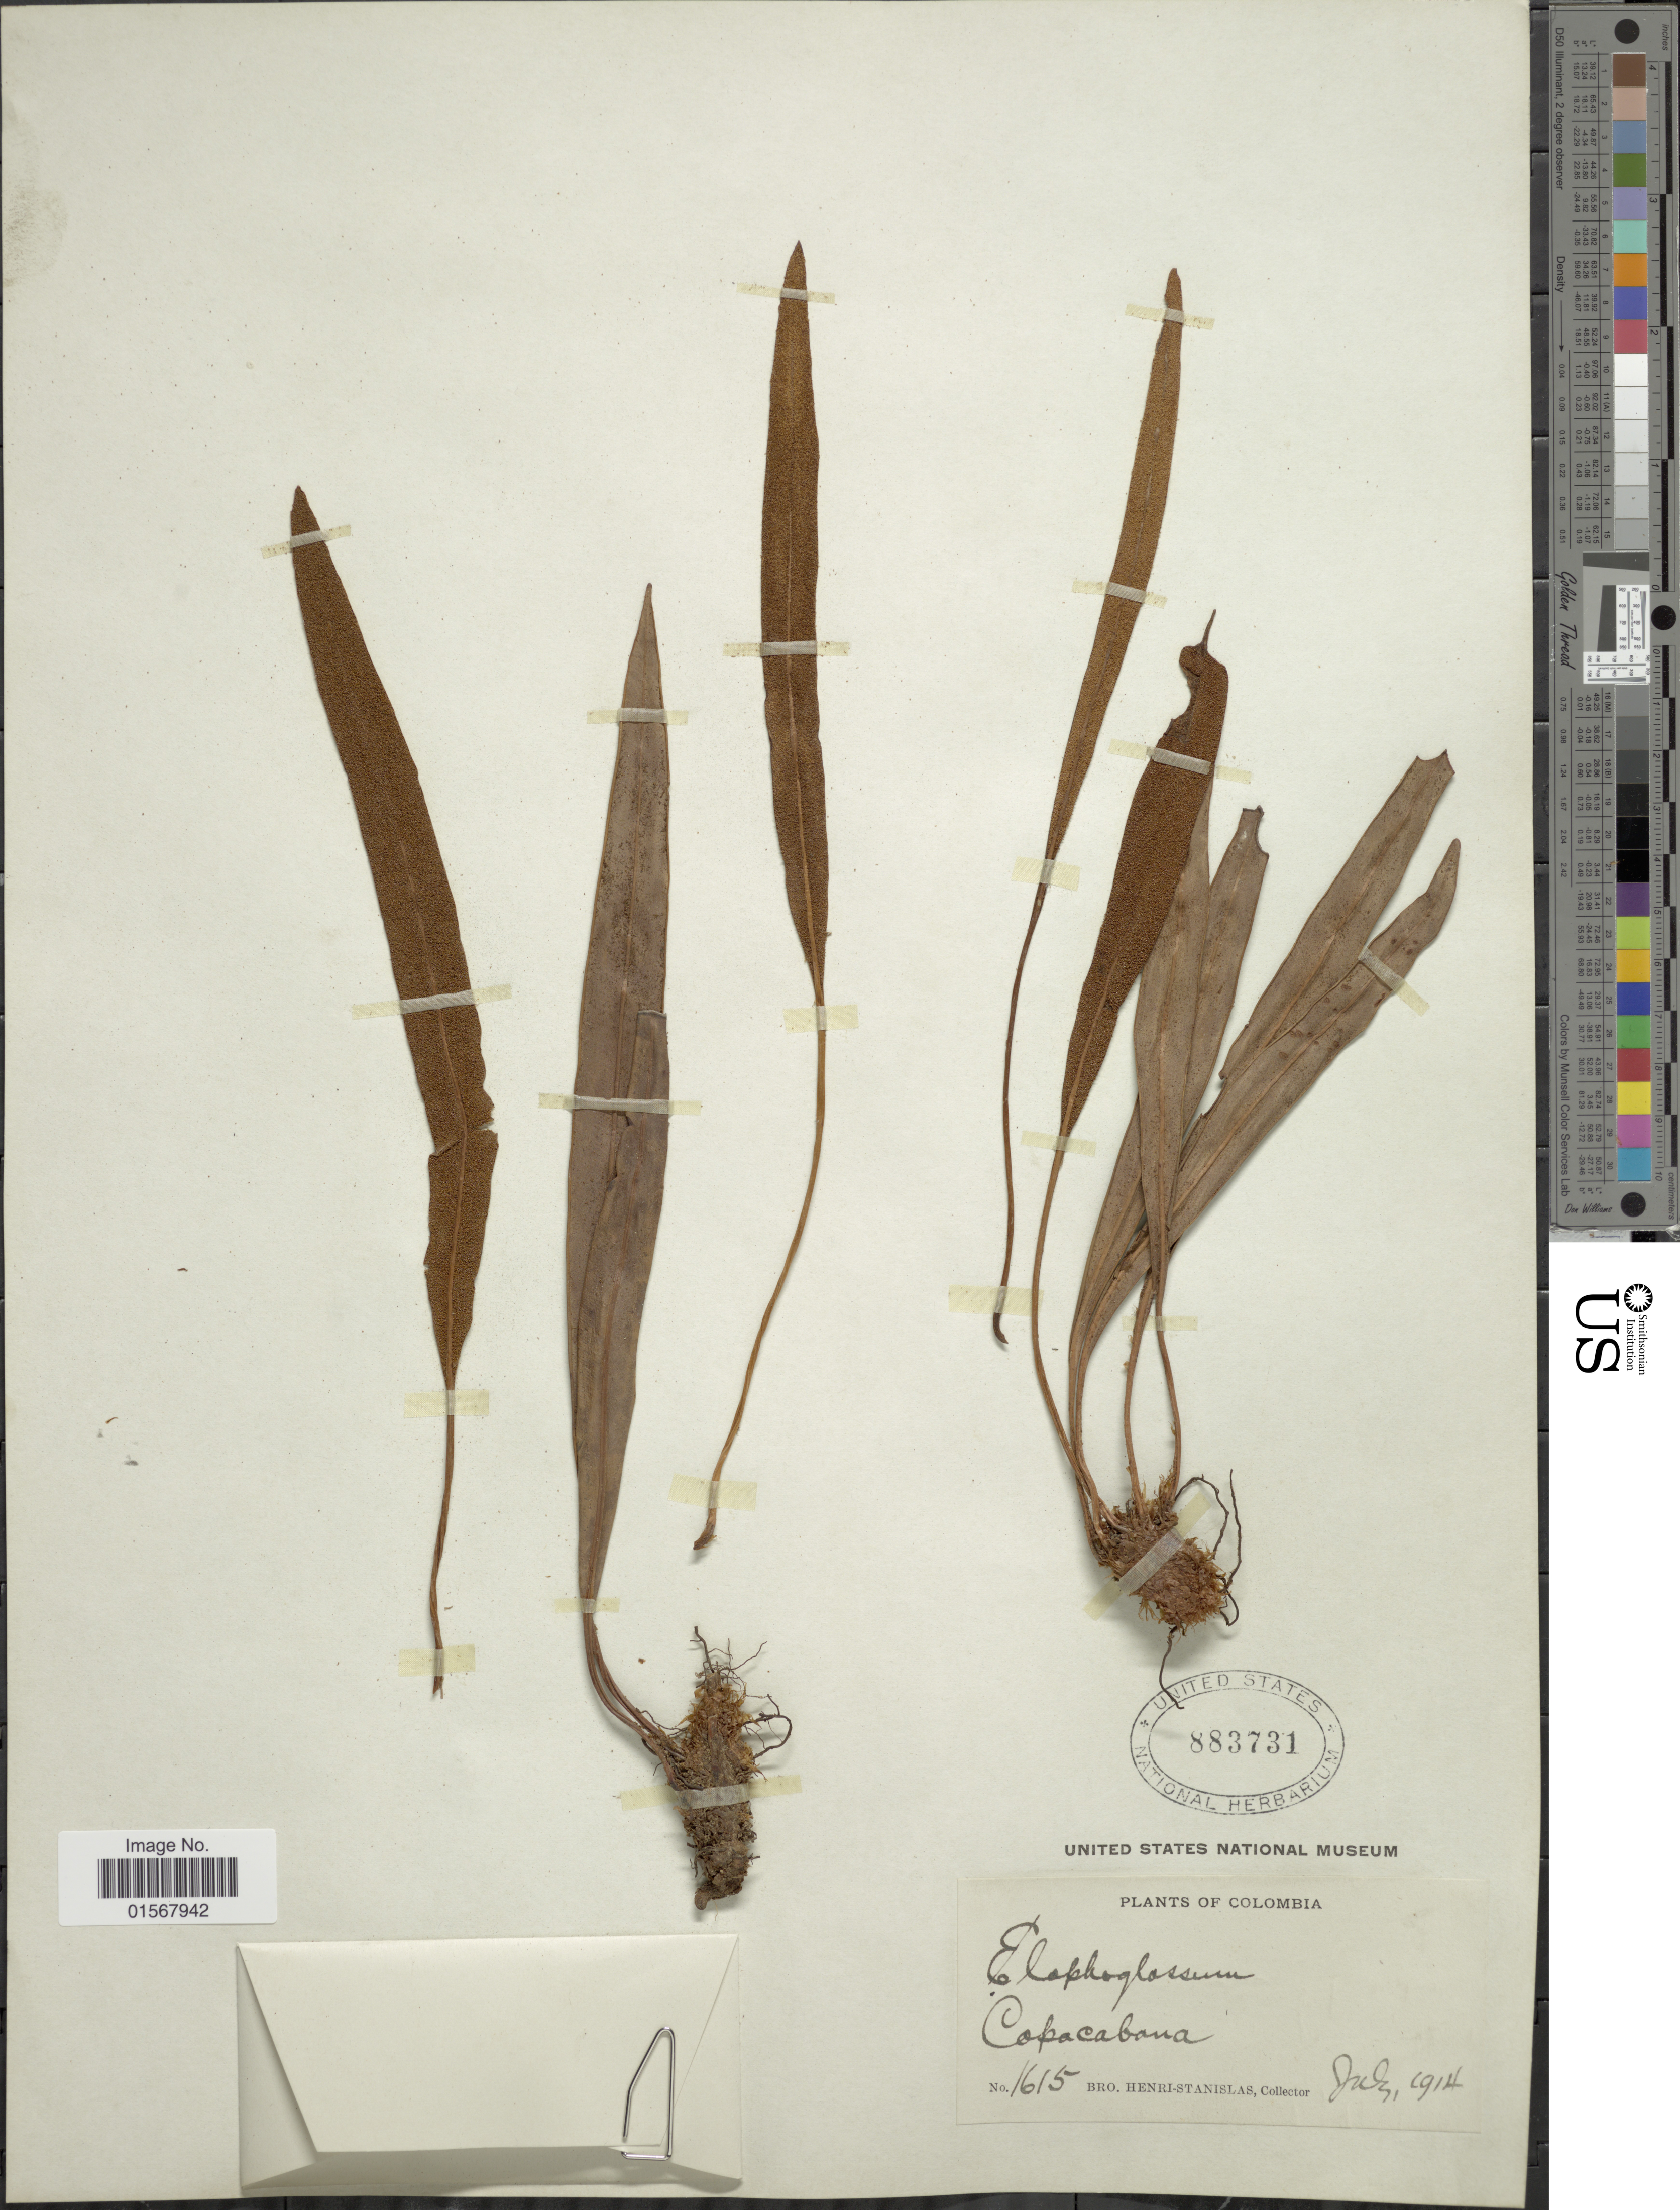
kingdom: Plantae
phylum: Tracheophyta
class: Polypodiopsida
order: Polypodiales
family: Dryopteridaceae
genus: Elaphoglossum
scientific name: Elaphoglossum sp.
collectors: Henri-Stanislas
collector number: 1615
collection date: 1914-07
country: Colombia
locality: Copacabana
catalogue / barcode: US 883731